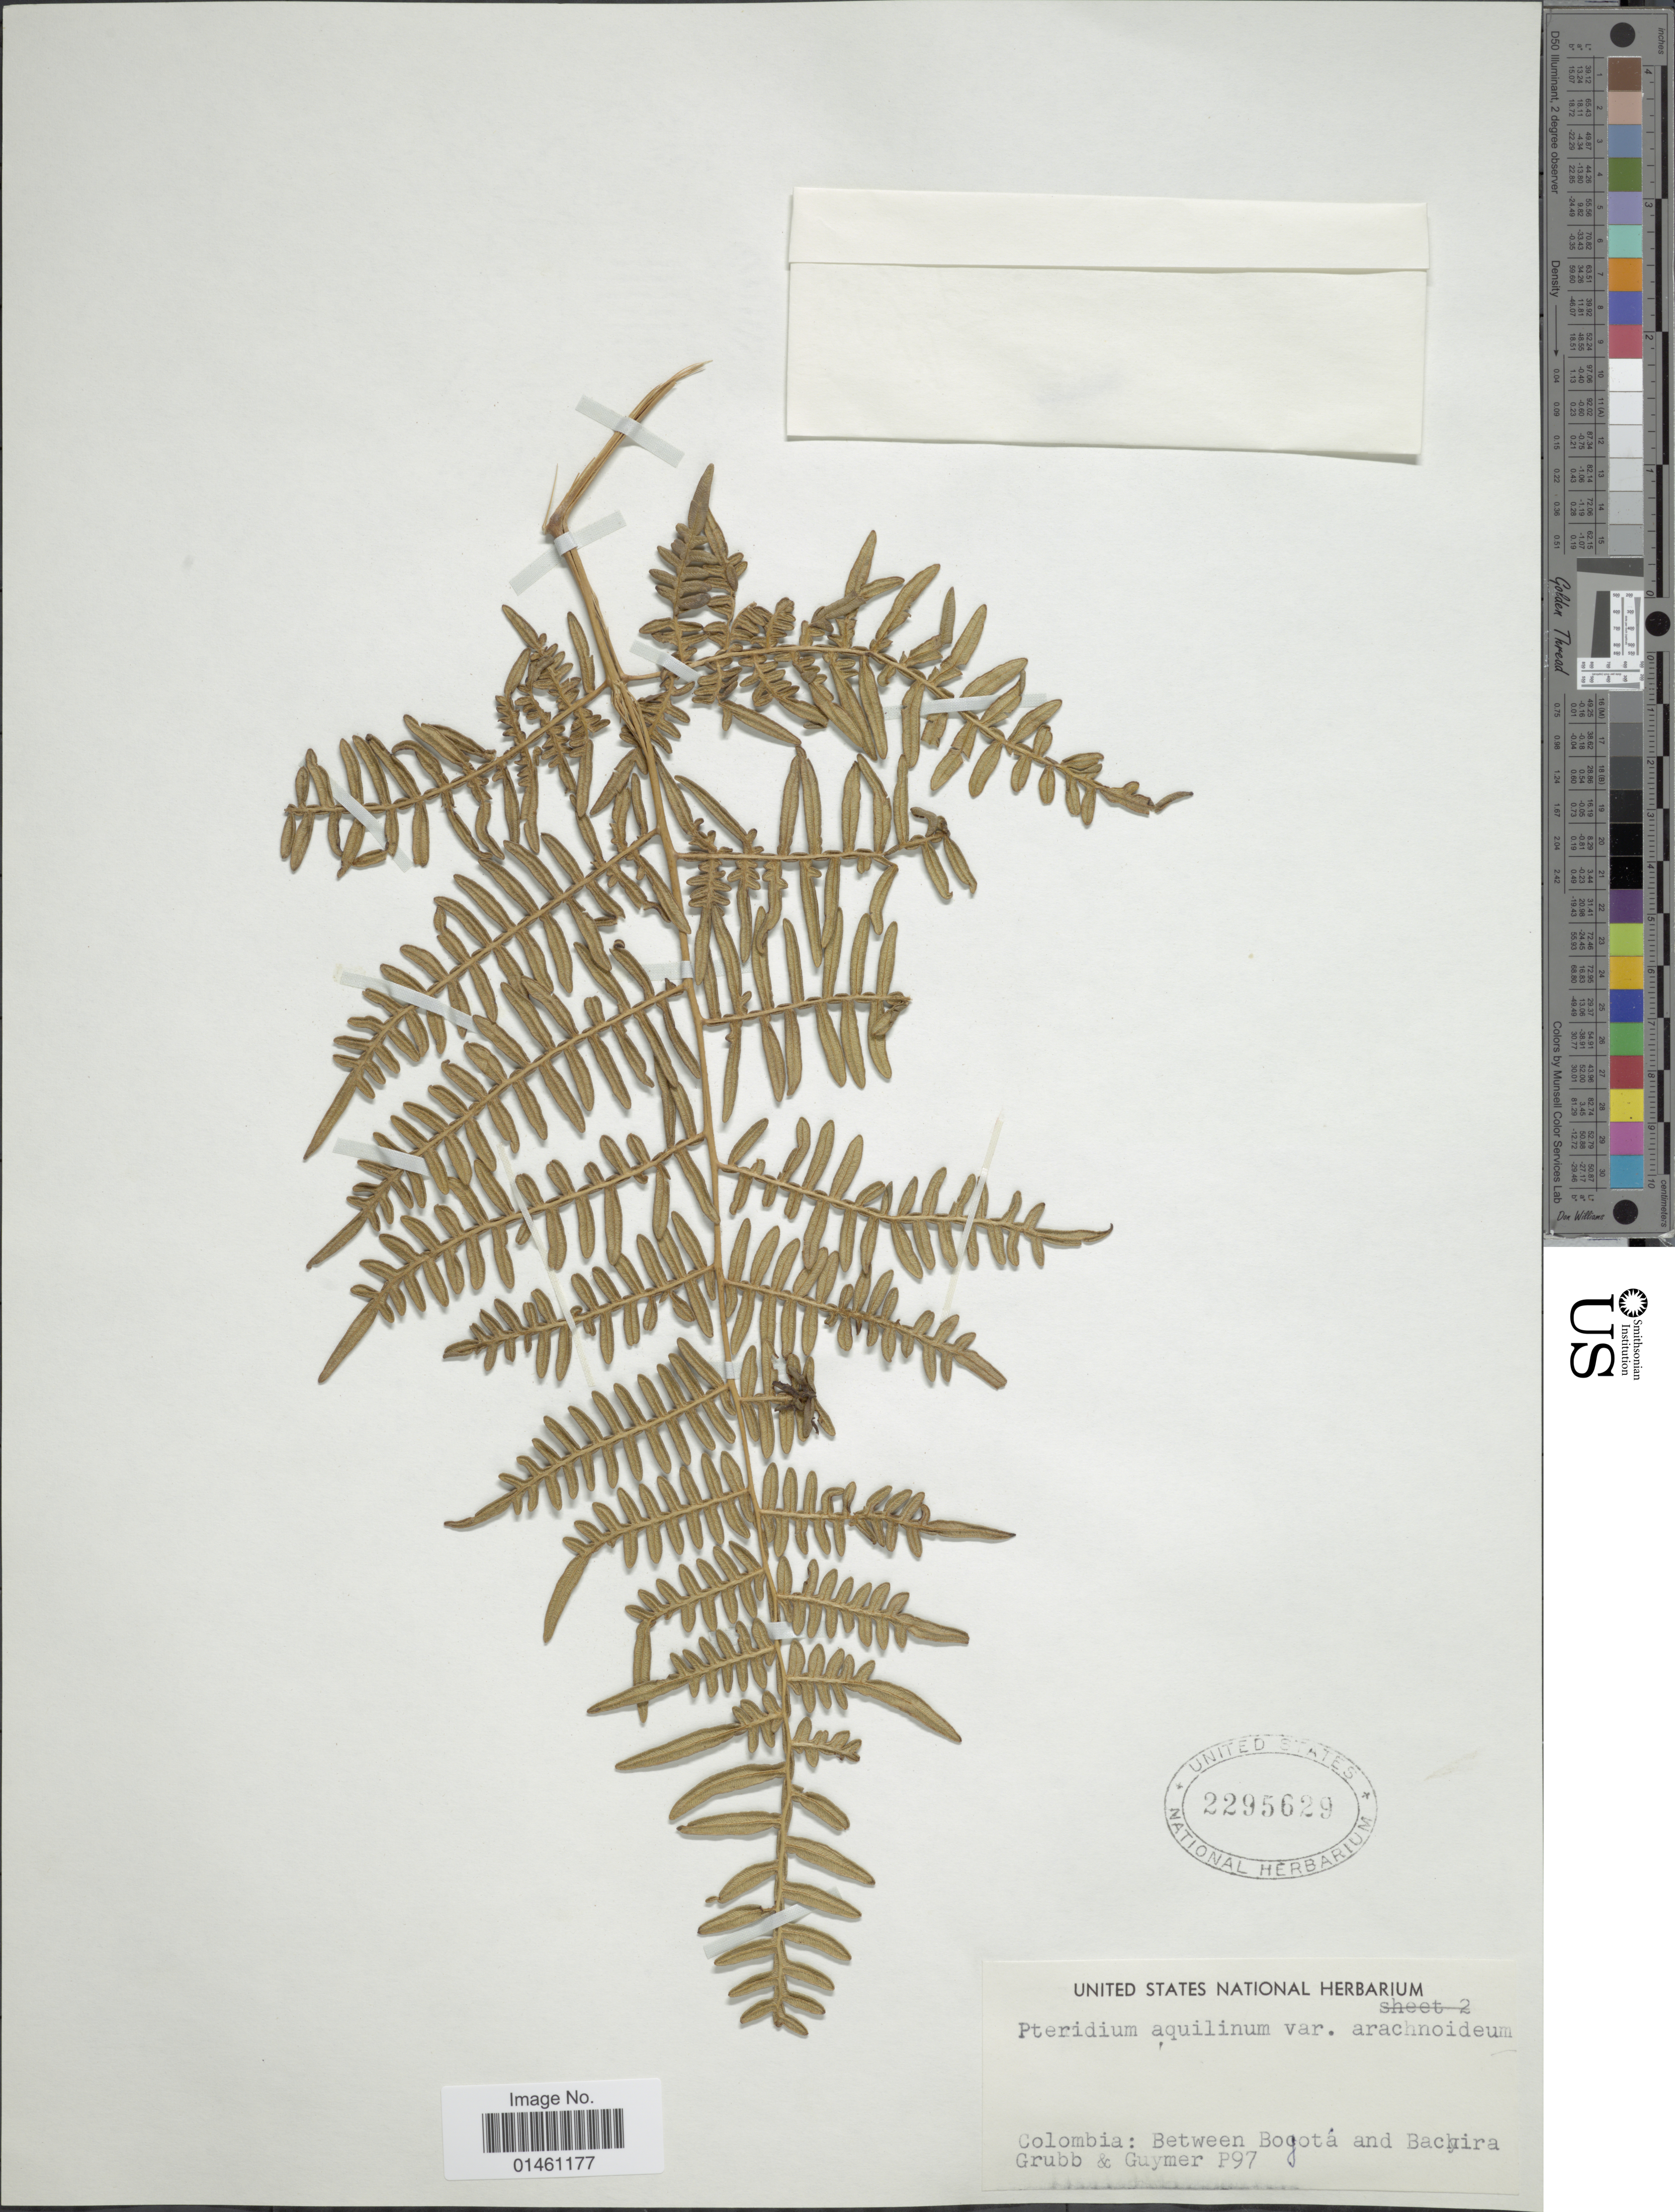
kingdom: Plantae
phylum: Tracheophyta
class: Polypodiopsida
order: Polypodiales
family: Dennstaedtiaceae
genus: Pteridium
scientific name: Pteridium aquilinum var. arachnoideum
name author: (Kaulf.) Herter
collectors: P. J. Grubb & D. Guymer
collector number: P97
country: Colombia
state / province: Bogota D.C.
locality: Colombia: Between Bogotá and Backira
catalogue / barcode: US 2295629